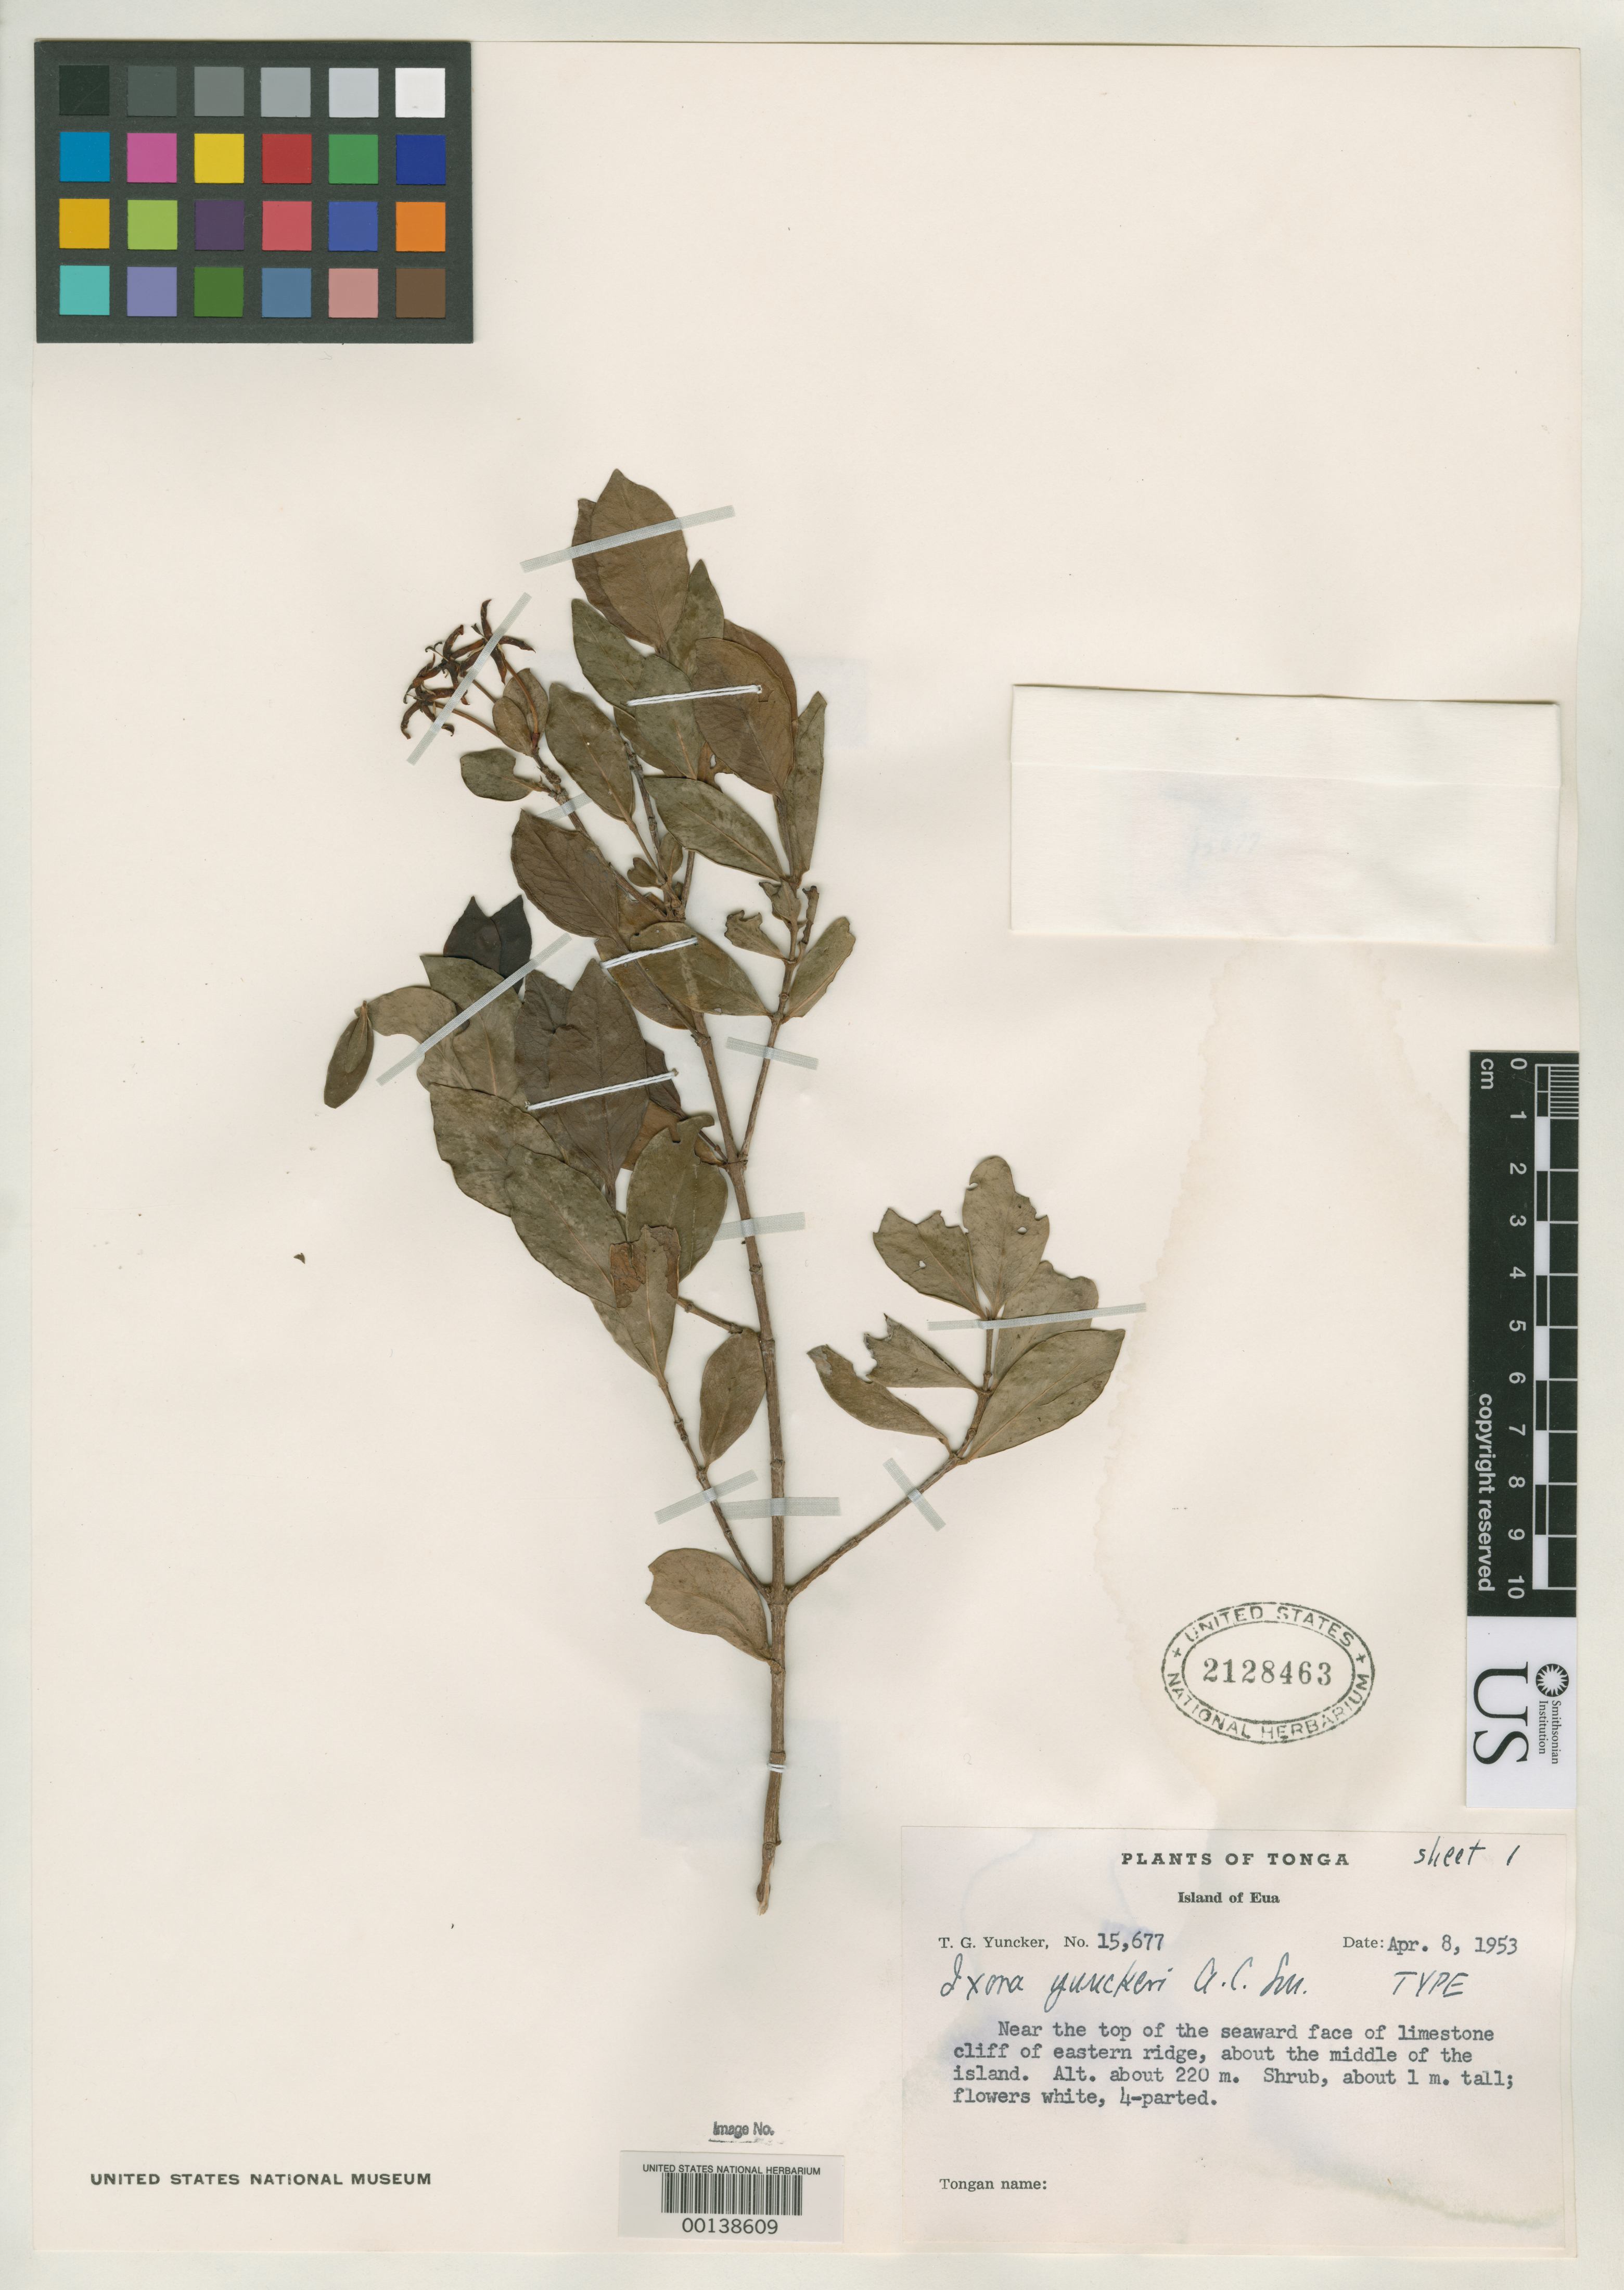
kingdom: Plantae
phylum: Tracheophyta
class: Magnoliopsida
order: Gentianales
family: Rubiaceae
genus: Ixora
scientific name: Ixora yuckeri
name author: A.C. Sm.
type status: Holotype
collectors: T. G. Yuncker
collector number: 15677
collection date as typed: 08 Apr 1953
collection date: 1953-04-08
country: Tonga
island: Eua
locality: Eua.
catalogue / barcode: US 2128463